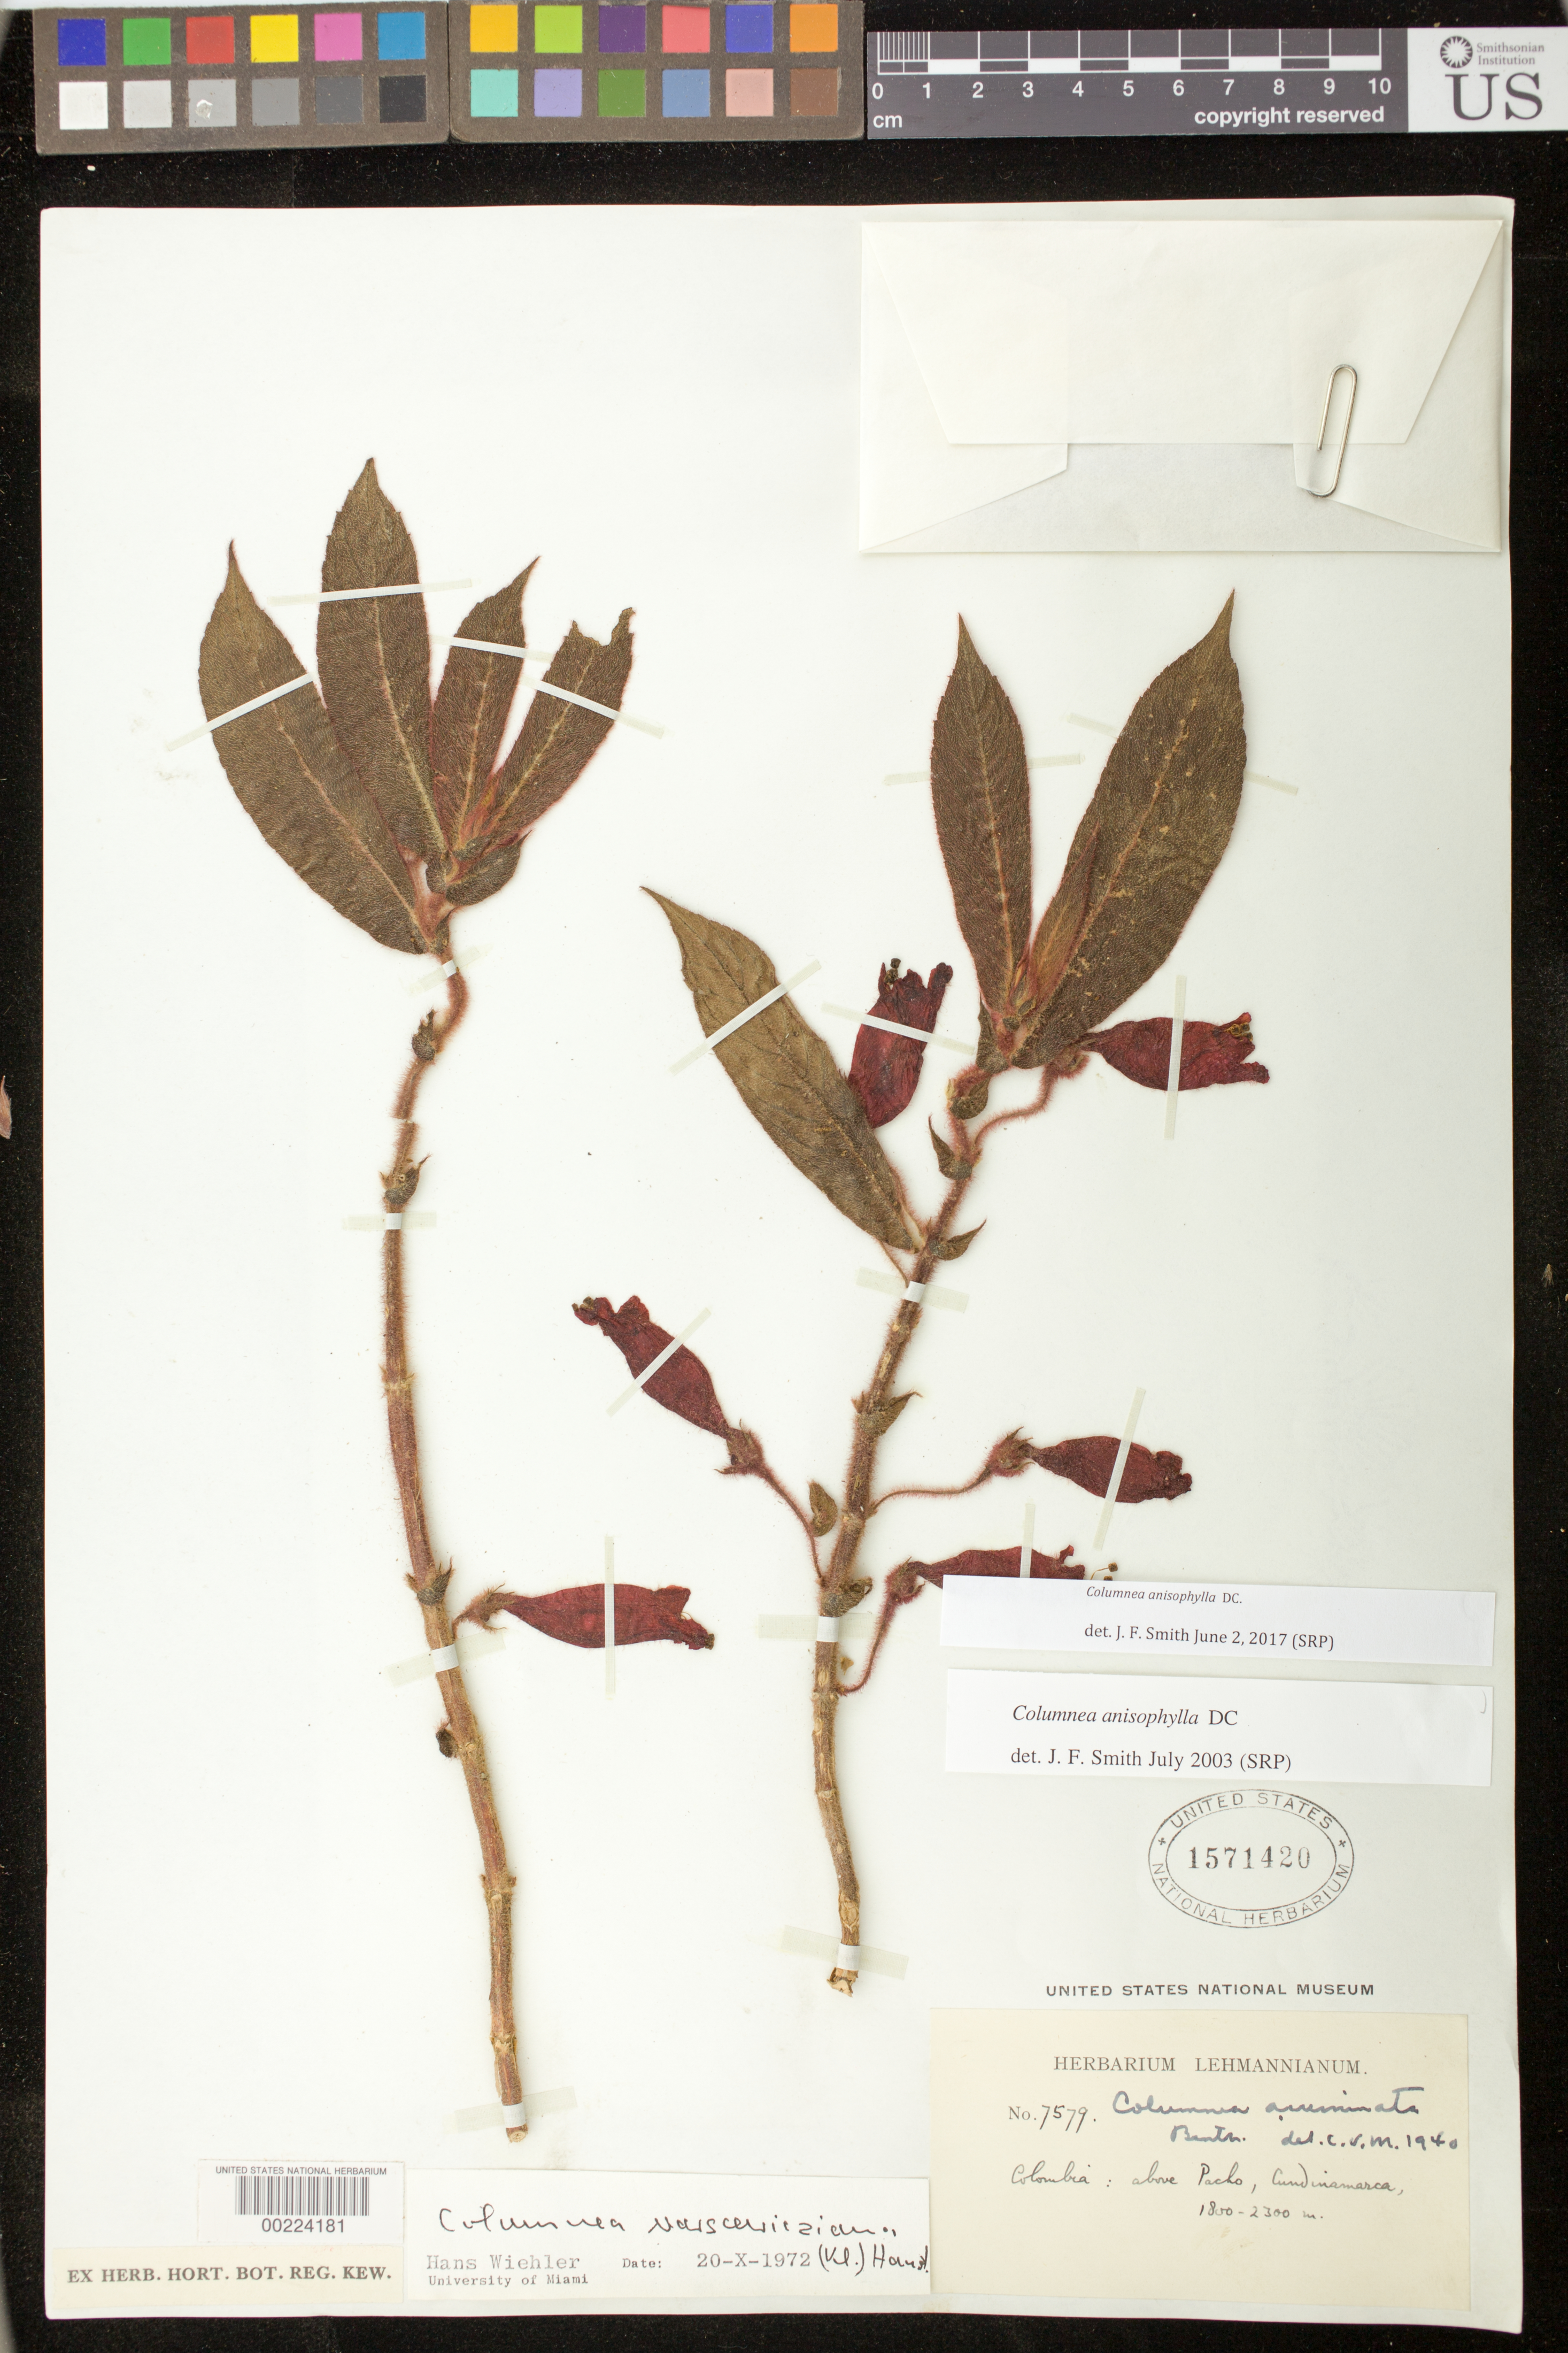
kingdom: Plantae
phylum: Tracheophyta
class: Magnoliopsida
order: Lamiales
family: Gesneriaceae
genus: Columnea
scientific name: Columnea anisophylla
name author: DC.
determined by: Smith, J. F.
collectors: F. C. Lehmann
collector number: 7579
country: Colombia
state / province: Cundinamarca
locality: Above Pacho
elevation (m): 1800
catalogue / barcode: US 1571420